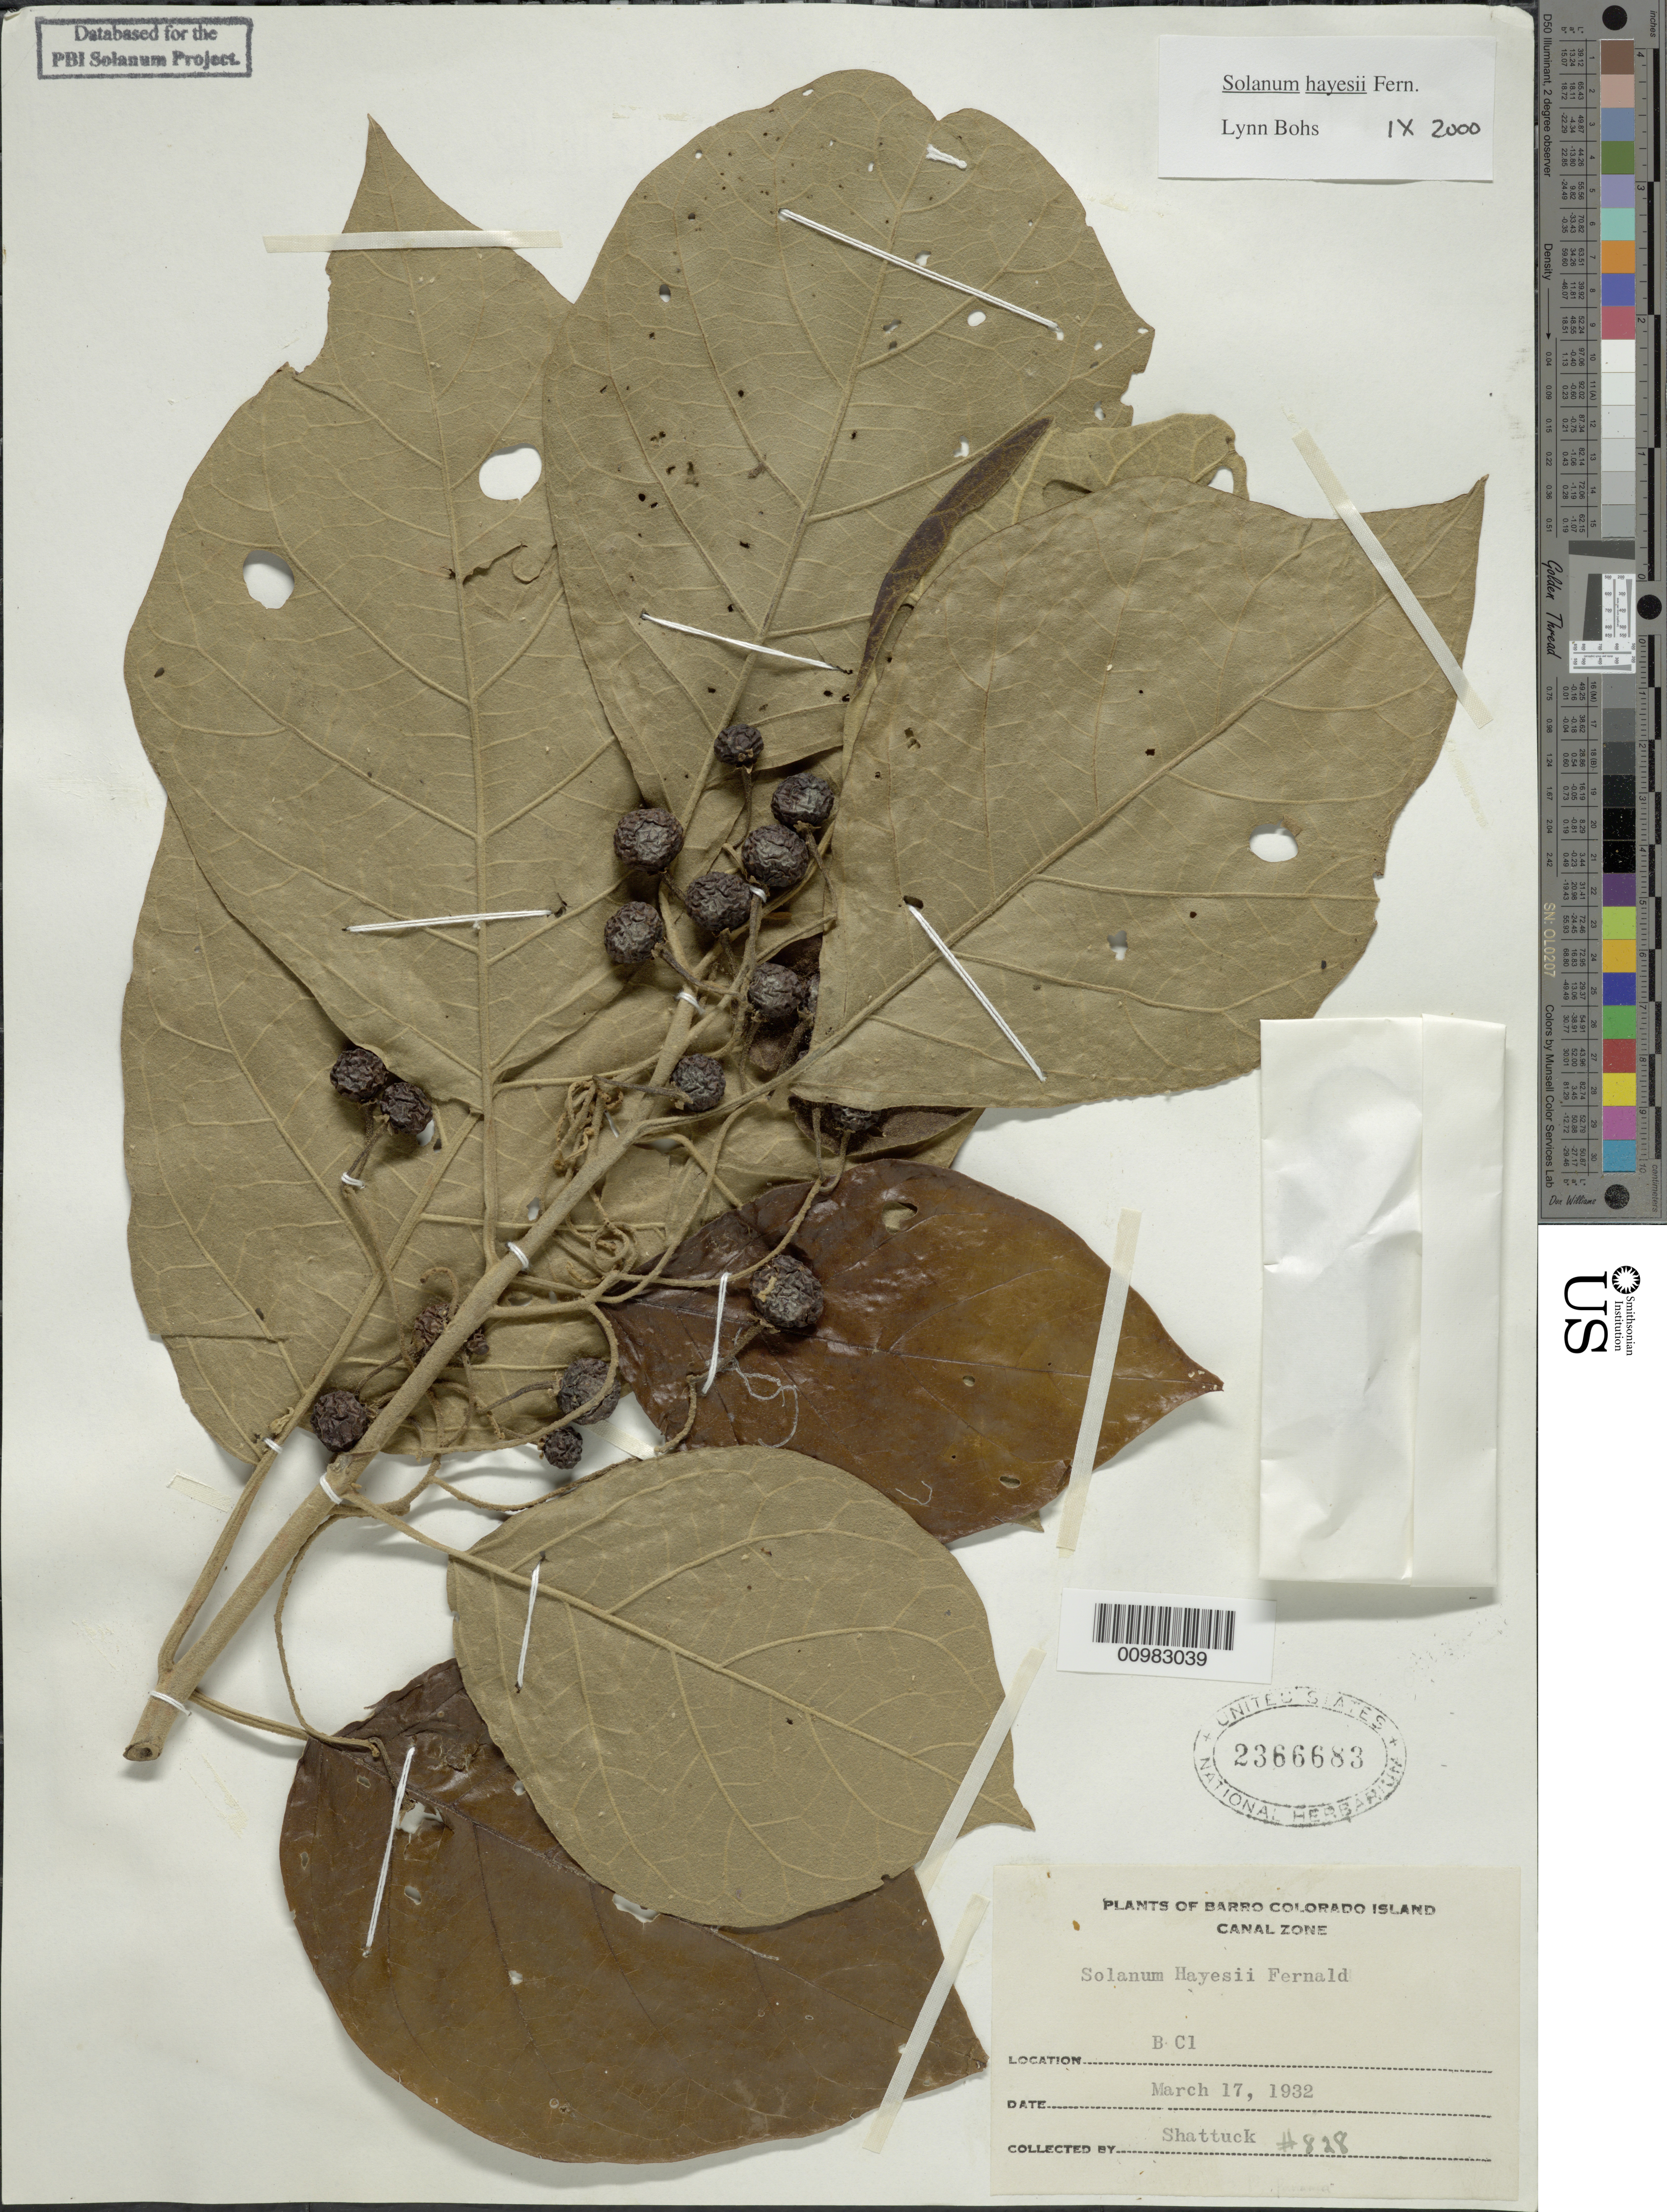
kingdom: Plantae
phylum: Tracheophyta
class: Magnoliopsida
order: Solanales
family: Solanaceae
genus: Solanum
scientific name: Solanum hayesii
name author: Fernald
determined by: Bohs, L. A.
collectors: O. Shattuck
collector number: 828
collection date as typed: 17 Mar 1932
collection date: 1932-03-17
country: Panama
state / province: Panamá Oeste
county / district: Canal Zone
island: Barro Colorado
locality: Barro Colorado Island. BCI..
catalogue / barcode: US 2366683